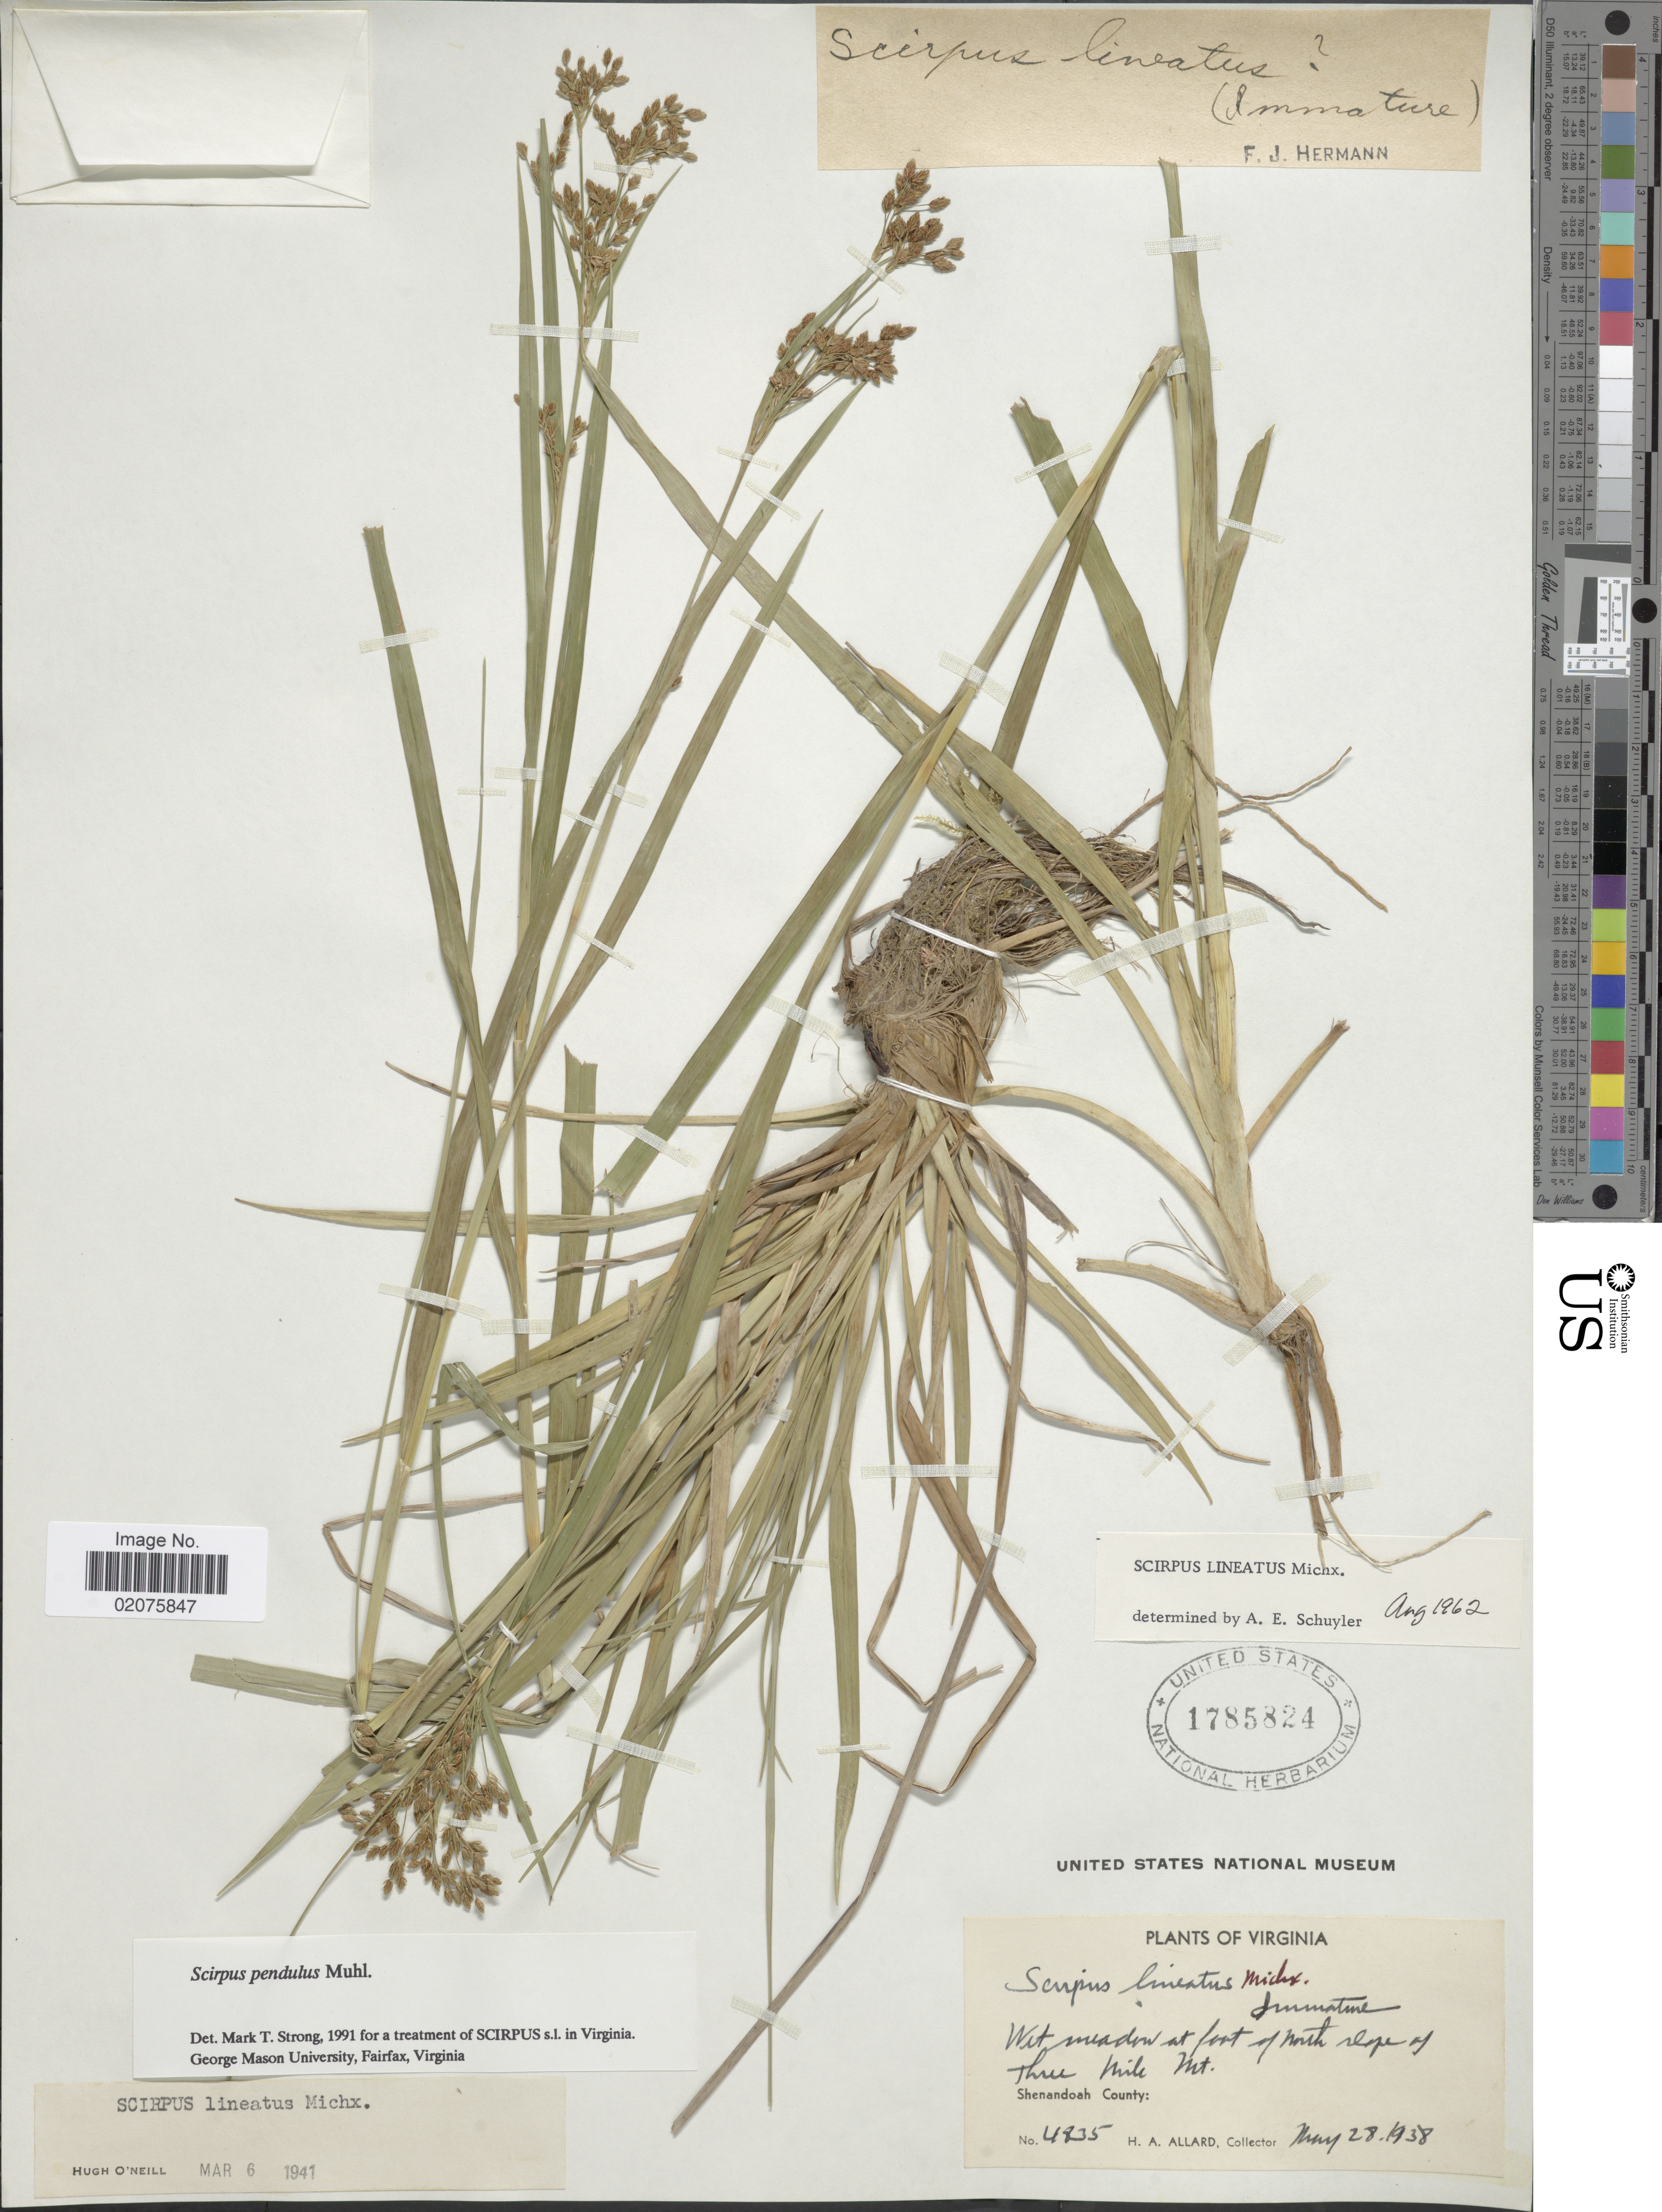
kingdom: Plantae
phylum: Tracheophyta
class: Liliopsida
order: Poales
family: Cyperaceae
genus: Scirpus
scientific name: Scirpus pendulus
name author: Muhl.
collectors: H. A. Allard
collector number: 4835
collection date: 1938-05-28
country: United States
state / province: Virginia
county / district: Shenandoah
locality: Wet meadow at fort of north slope of Three Mile Mt. Shenandoah County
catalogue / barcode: US 1785824